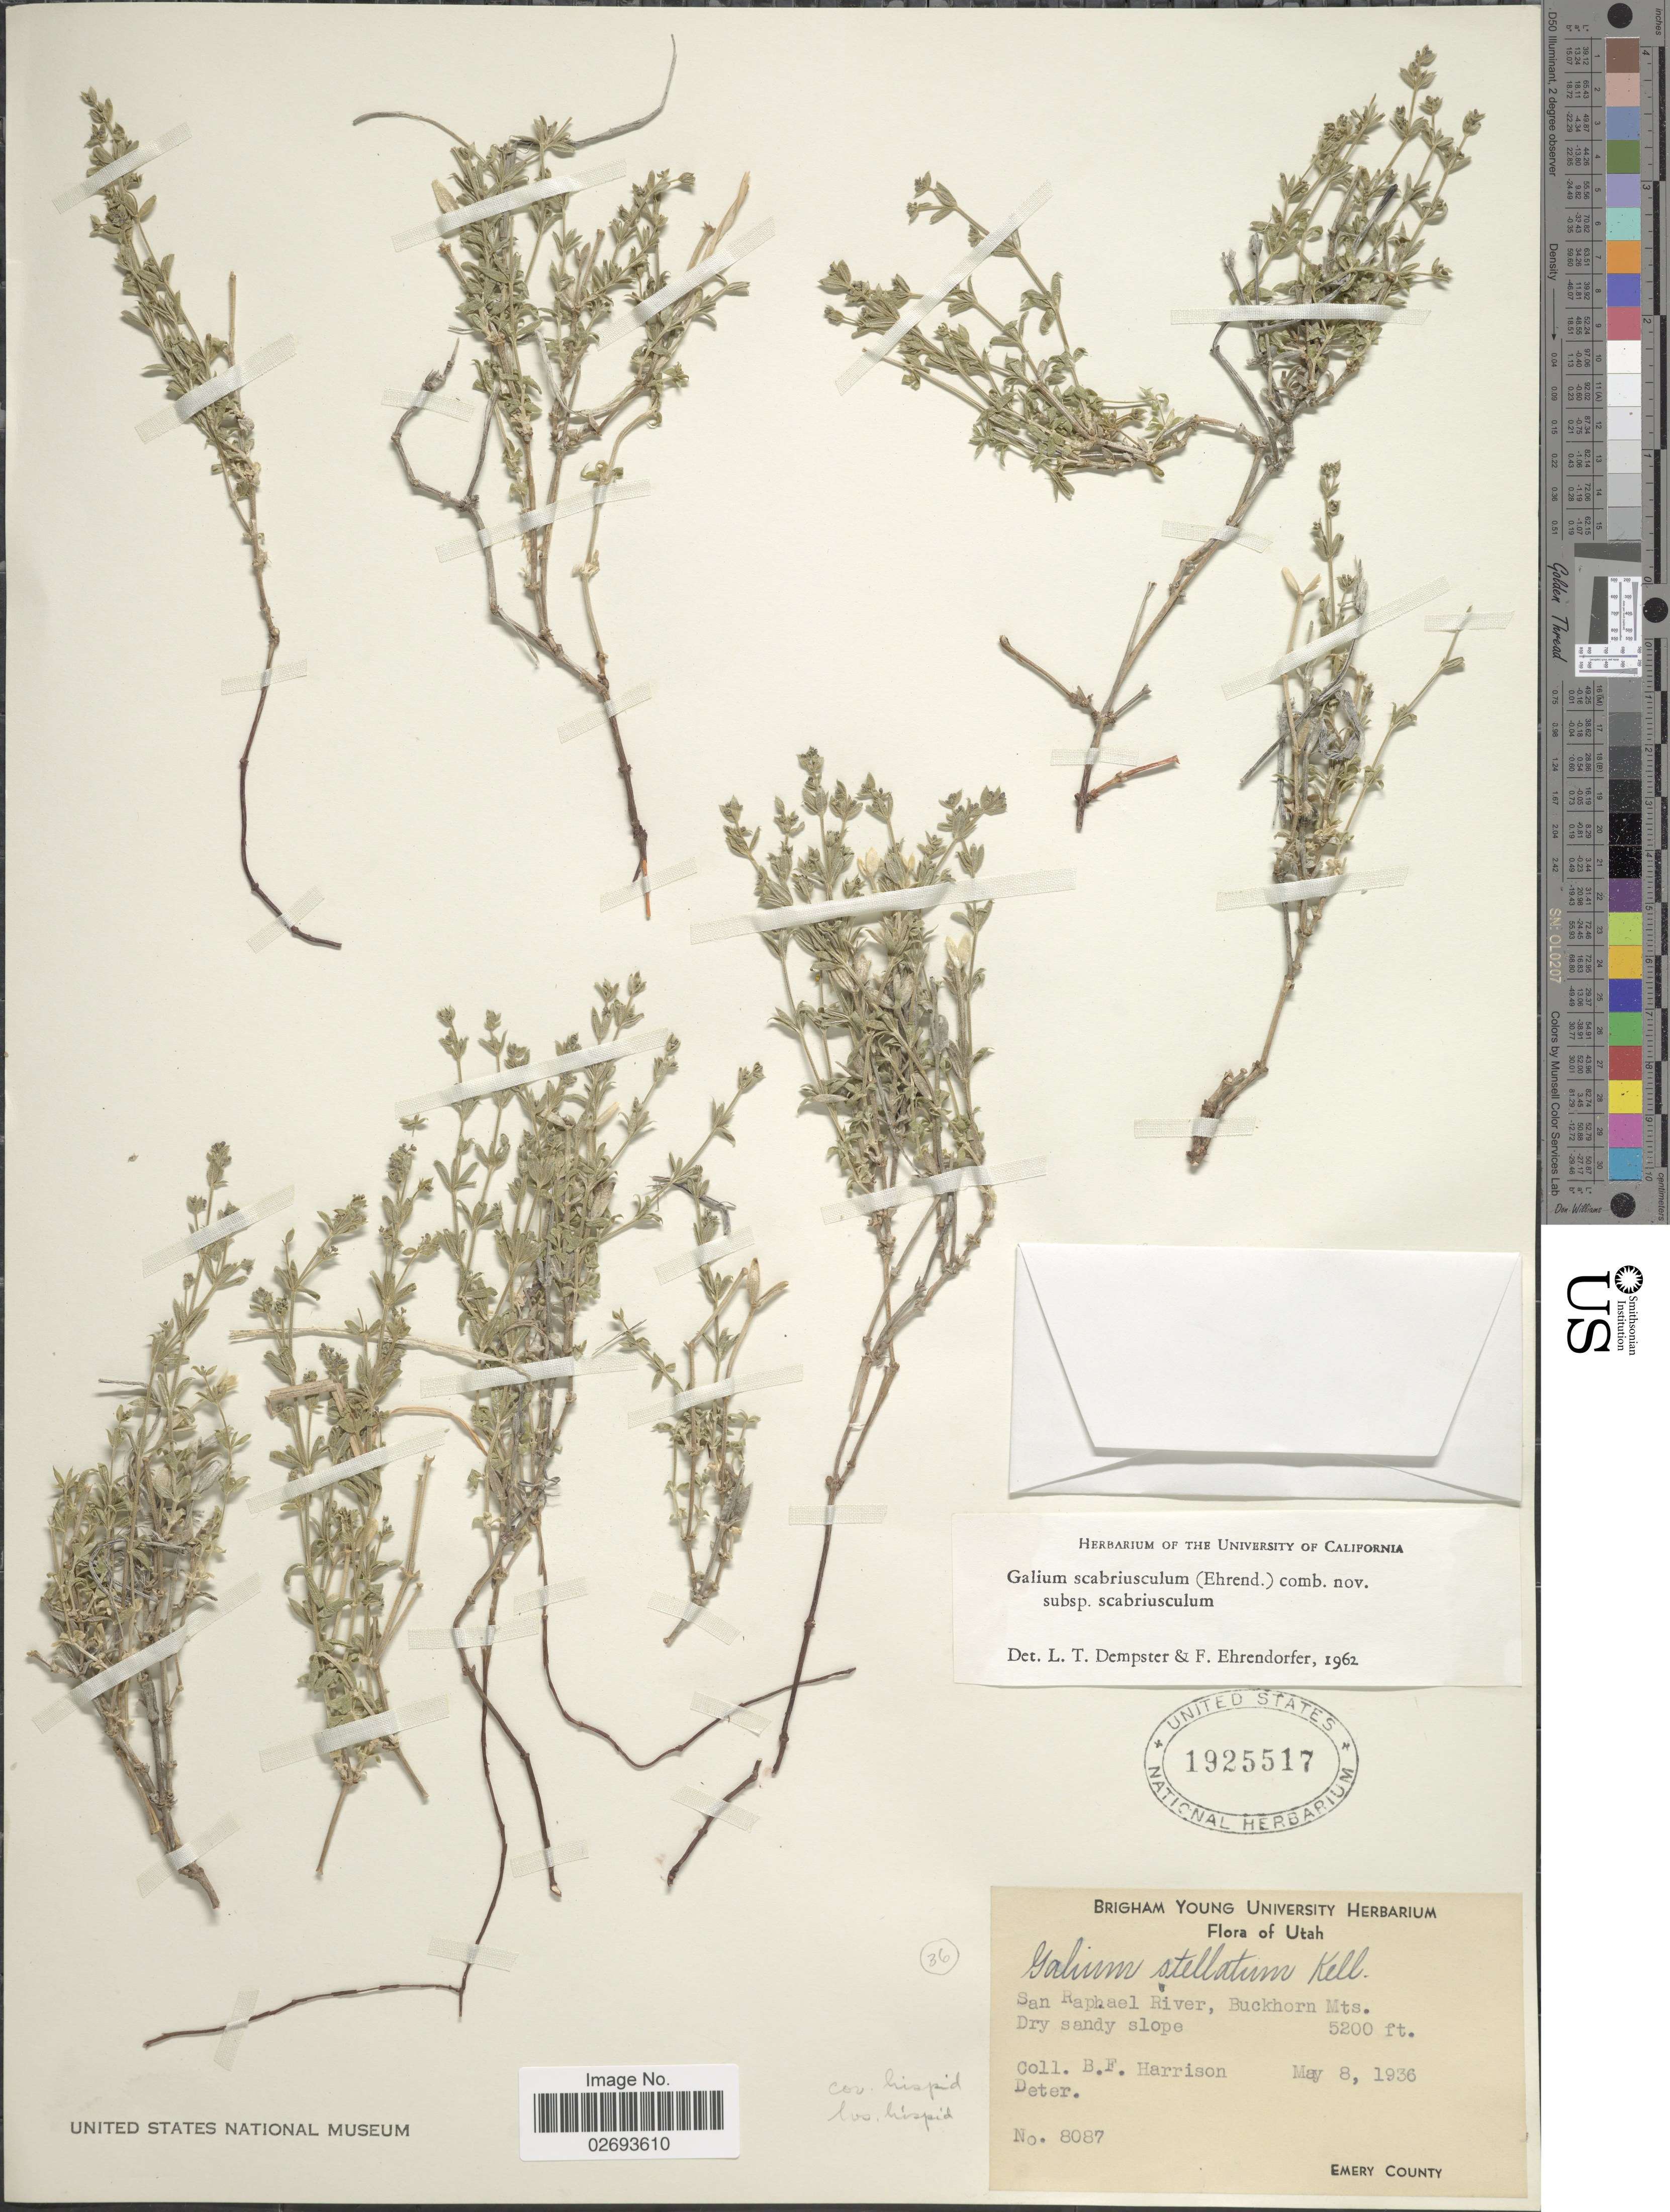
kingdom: Plantae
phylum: Tracheophyta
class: Magnoliopsida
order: Gentianales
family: Rubiaceae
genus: Galium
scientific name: Galium scabriusculum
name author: (Heinr. Braun ex Oborny) Dalla Torre & Sarnth.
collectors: B. F. Harrison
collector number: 8087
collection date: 1936-05-08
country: United States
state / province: Utah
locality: San Raphael River, Buckhorn Mts., Emery County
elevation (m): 1585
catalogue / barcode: US 1925517